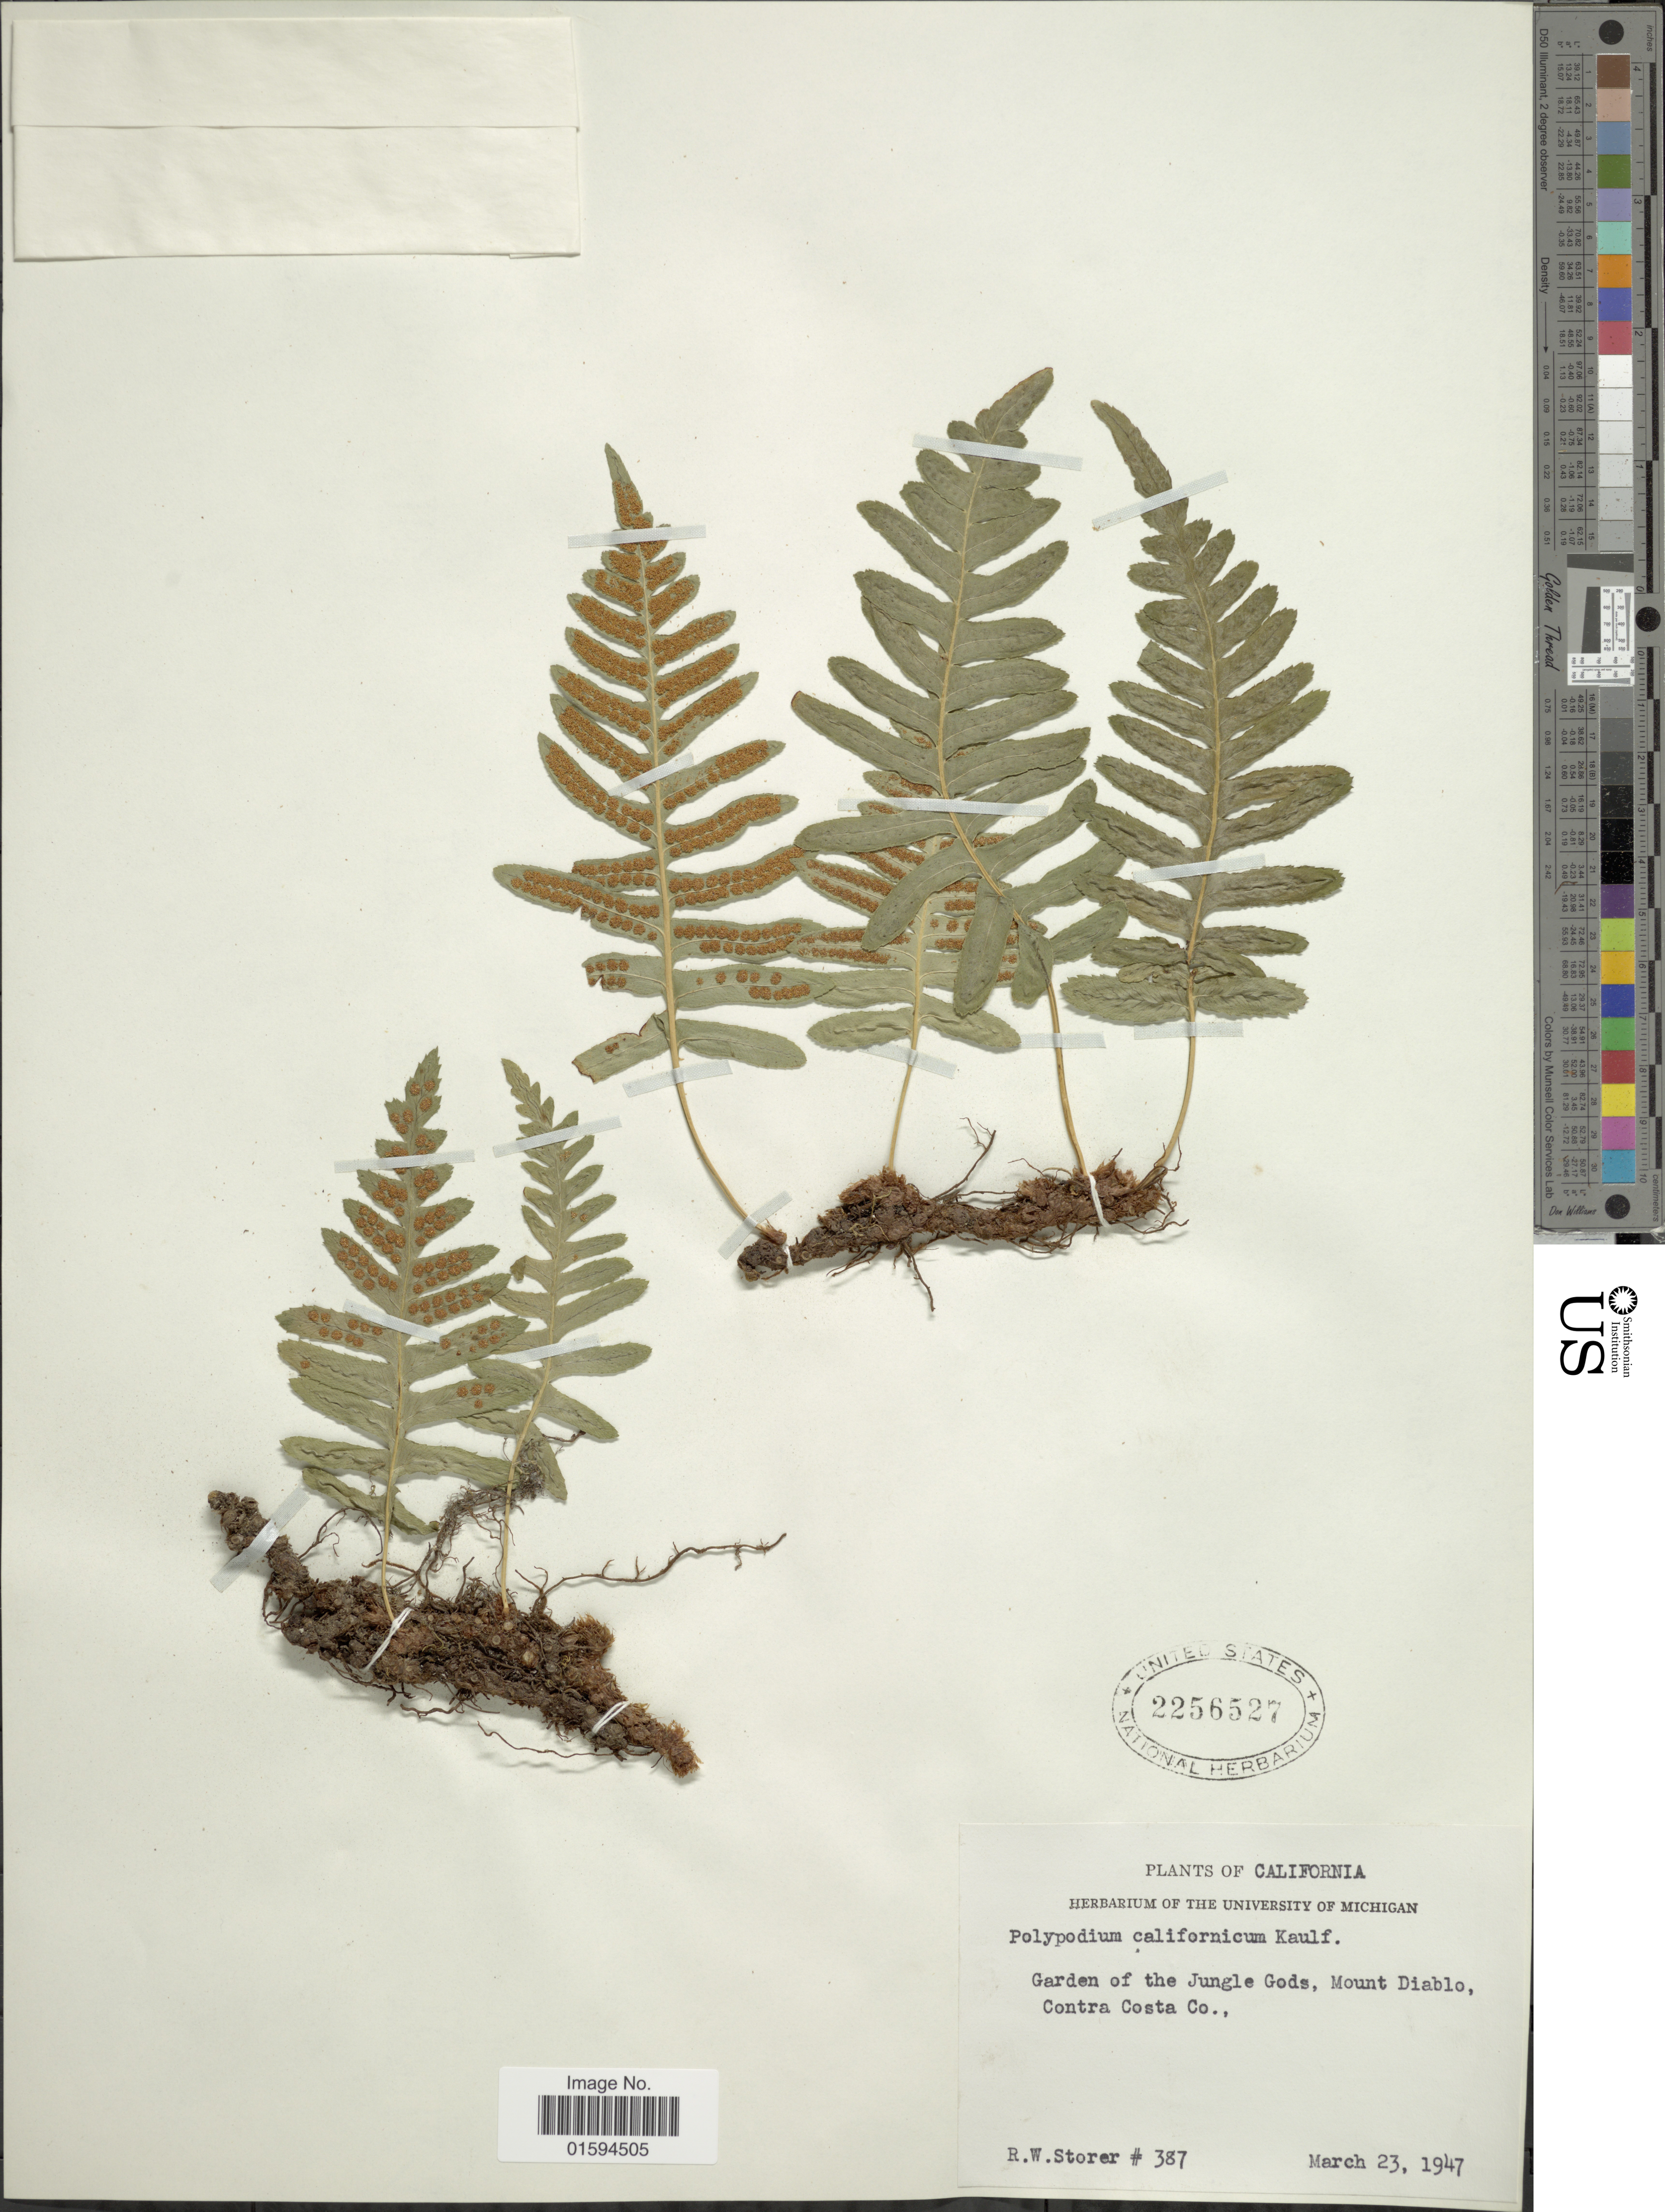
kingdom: Plantae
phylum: Tracheophyta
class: Polypodiopsida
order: Polypodiales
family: Polypodiaceae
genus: Polypodium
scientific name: Polypodium californicum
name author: Kaulf.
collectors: R. Storer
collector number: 387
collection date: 1947-03-23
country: United States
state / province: California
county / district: Contra Costa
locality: Garden of the Jungle Gods, Mount Diablo, Contra Costa Co.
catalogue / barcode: US 2256527